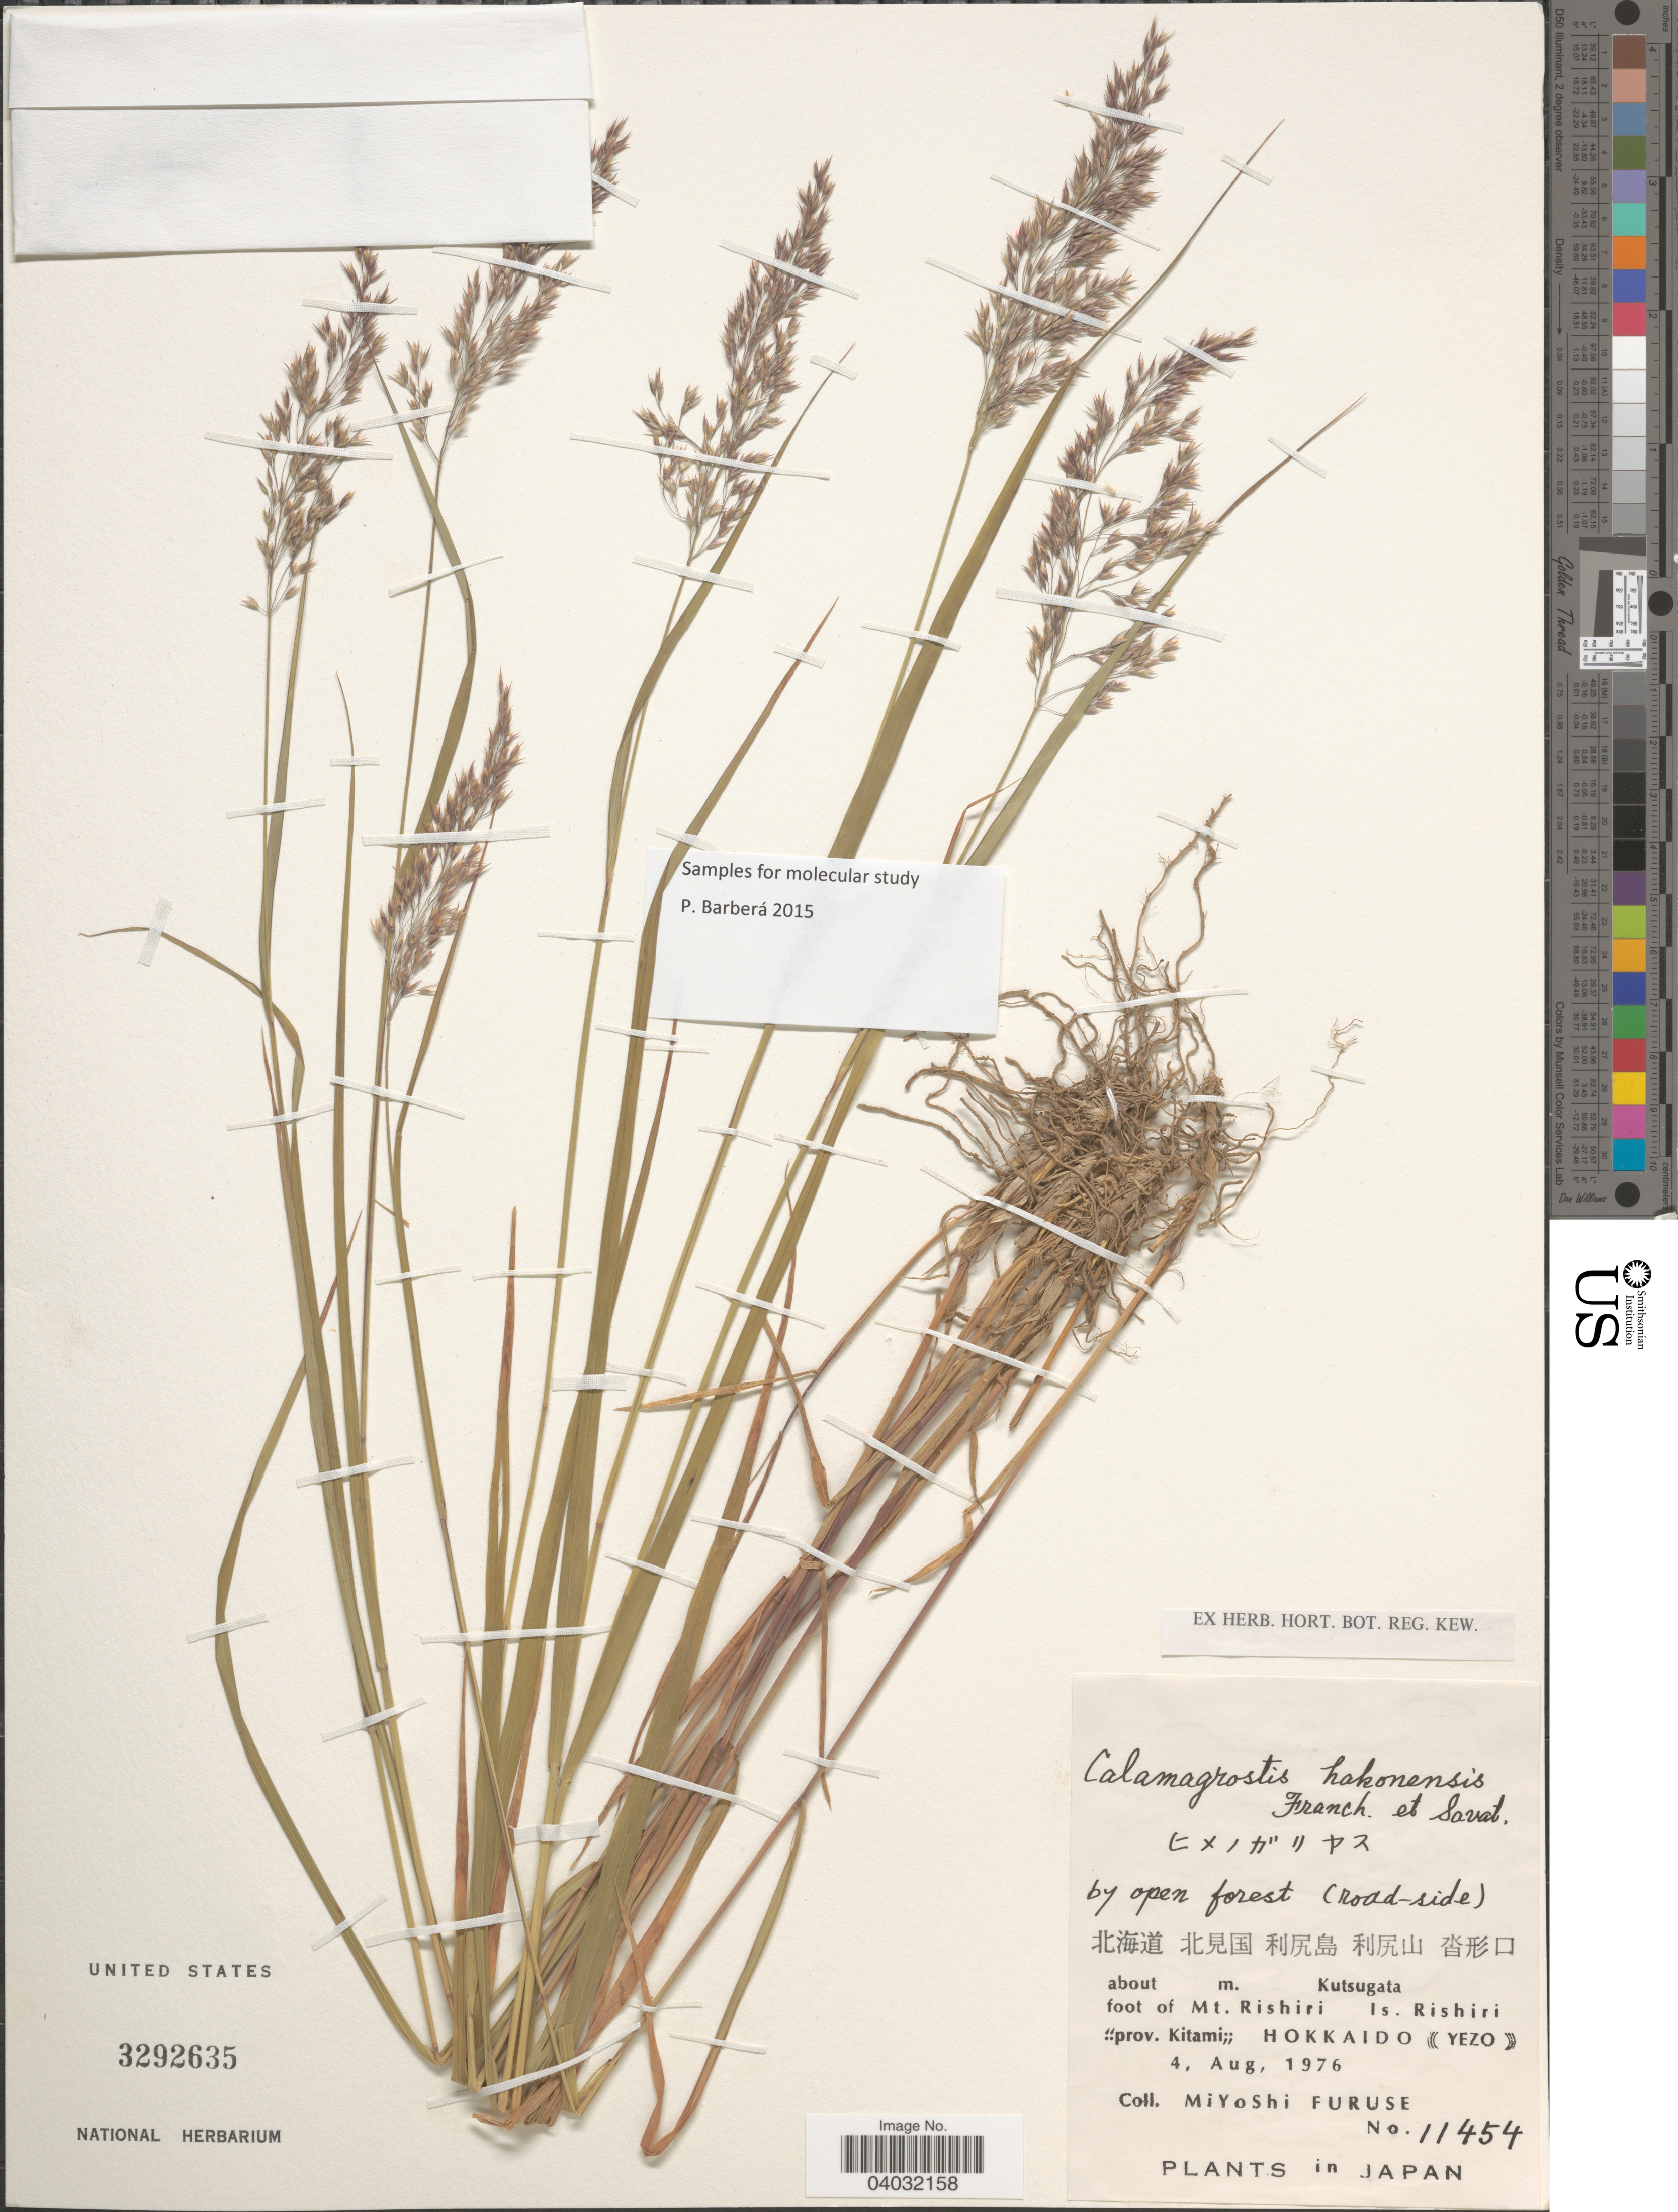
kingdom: Plantae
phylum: Tracheophyta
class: Liliopsida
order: Poales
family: Poaceae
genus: Calamagrostis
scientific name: Calamagrostis hakonensis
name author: Franch. & Sav.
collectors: M. Furuse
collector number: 11454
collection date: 1976-08-04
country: Japan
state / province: Hokkaidō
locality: About m. Kutsugata. Foot of Mt. Rishiri Is. Rishiri prov. Kitami;; (Yezo).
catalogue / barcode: US 3292635